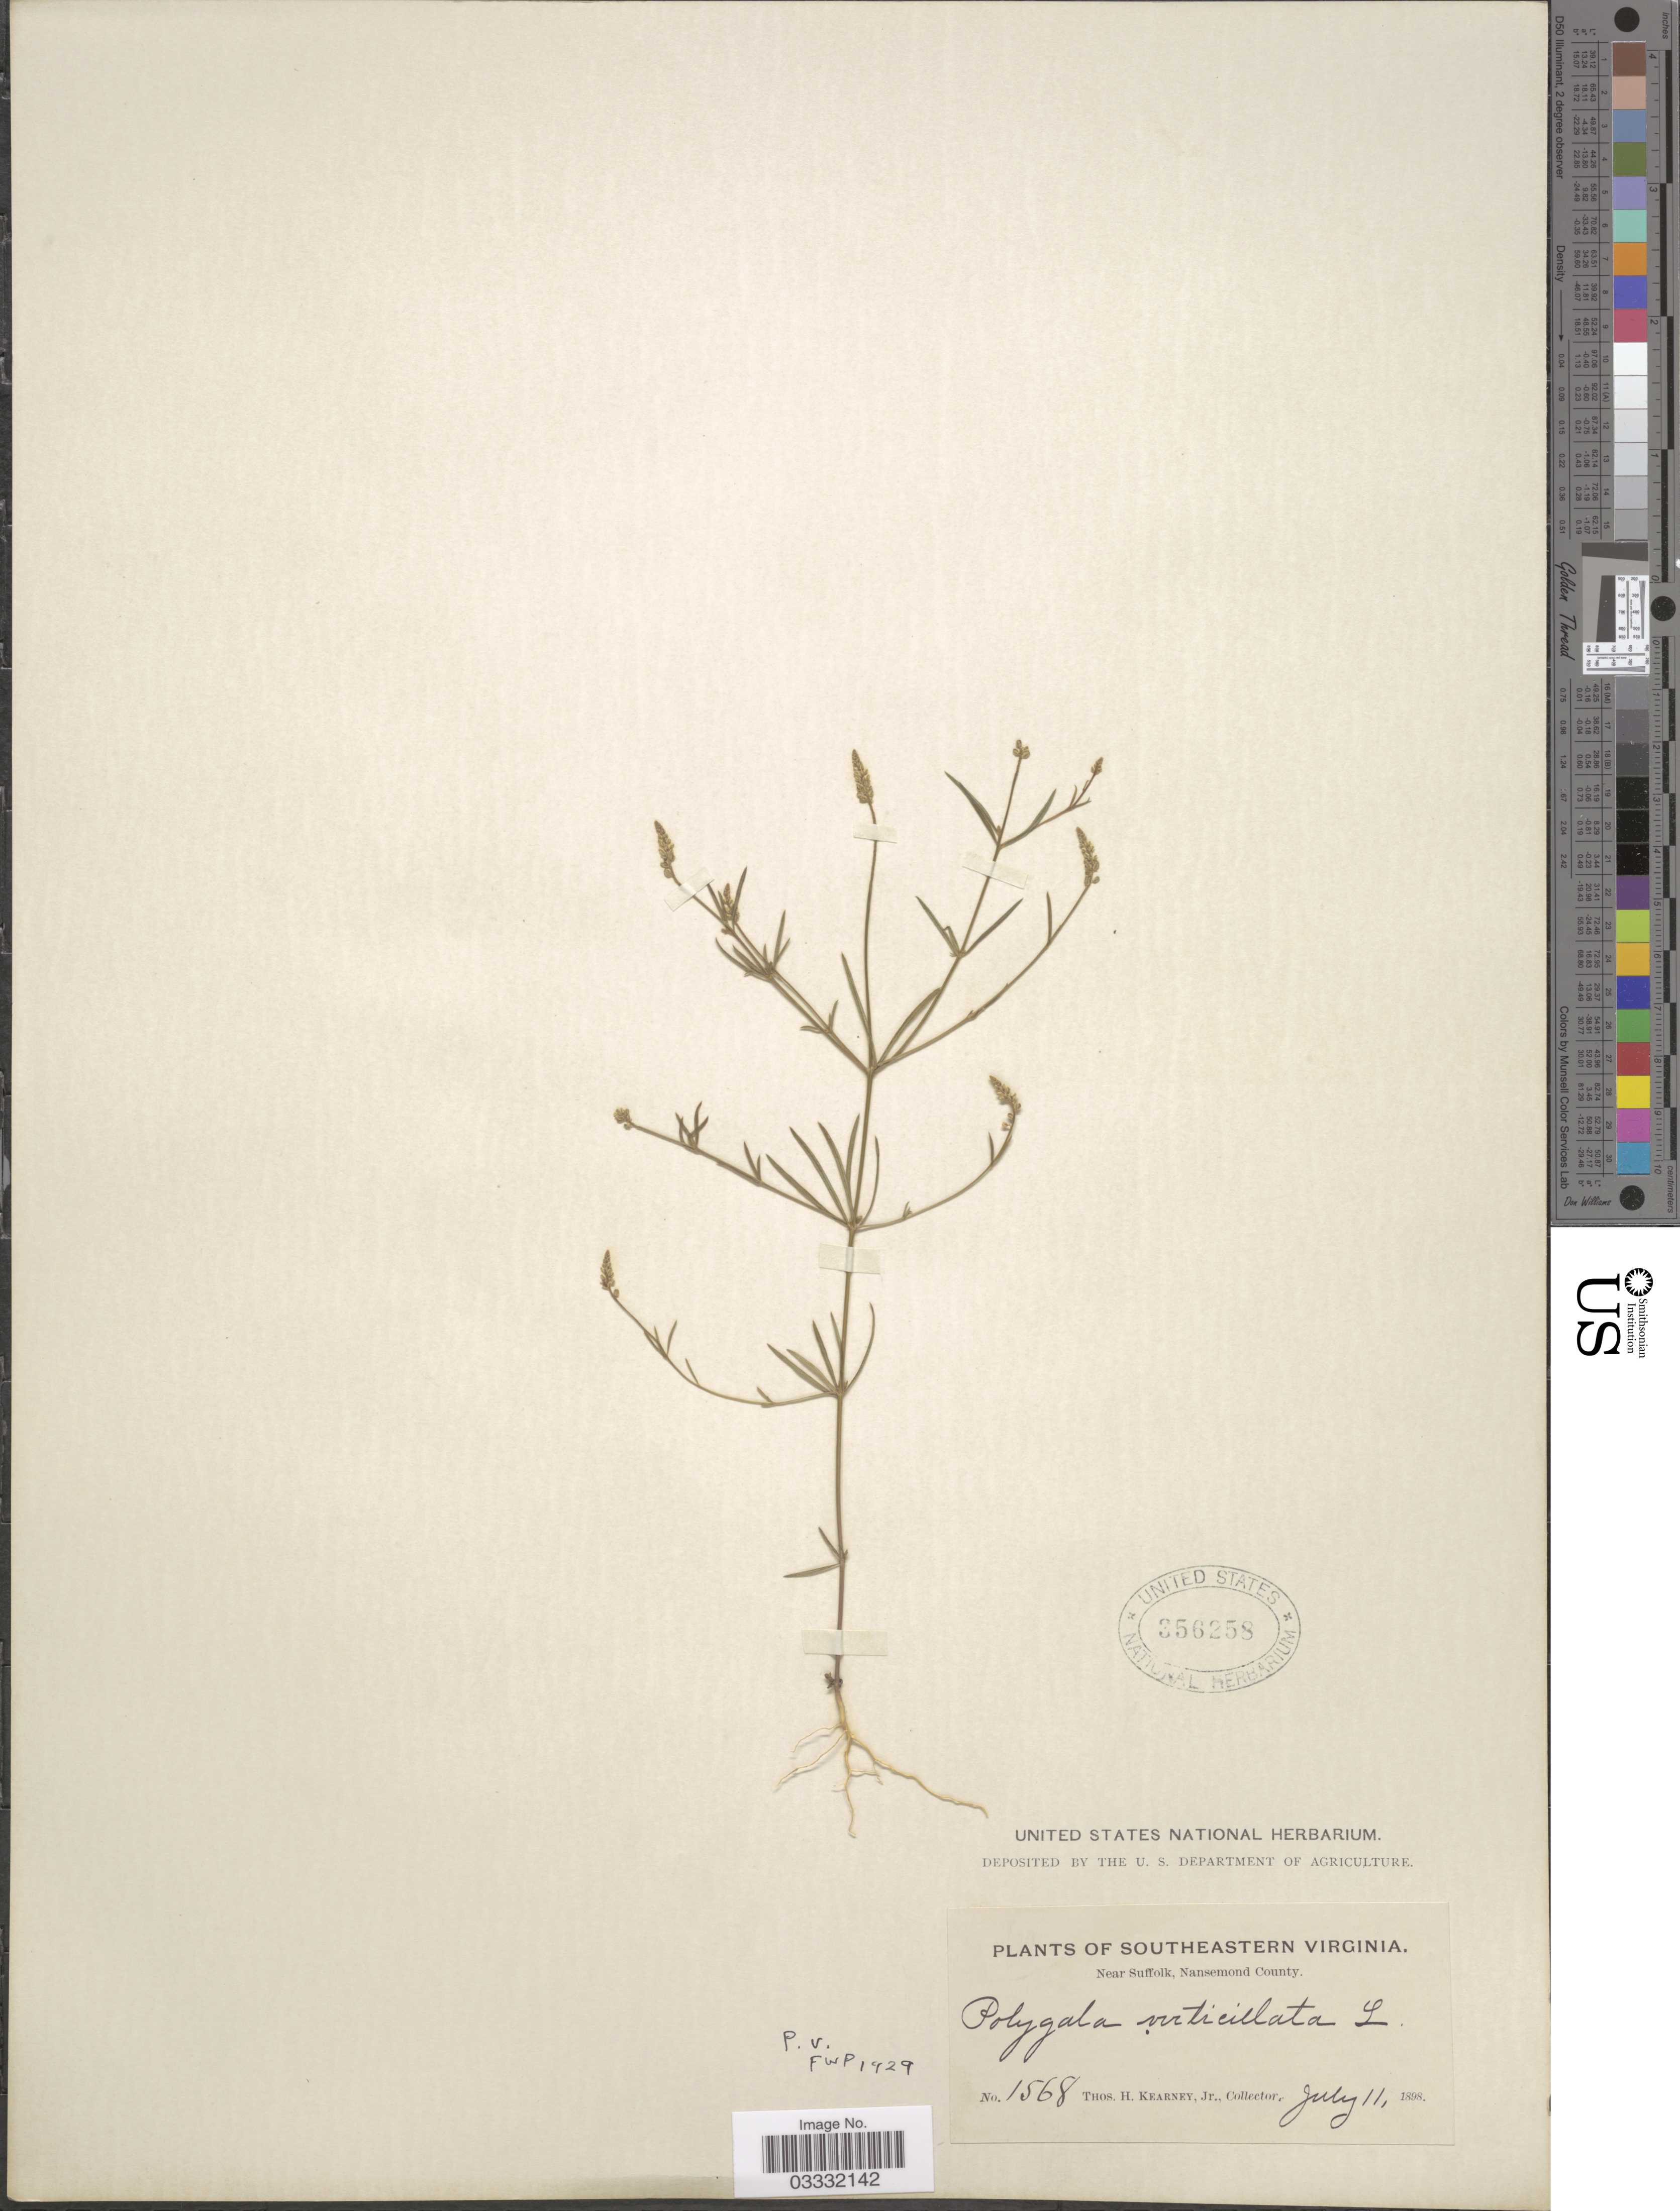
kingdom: Plantae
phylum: Tracheophyta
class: Magnoliopsida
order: Fabales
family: Polygalaceae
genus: Polygala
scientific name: Polygala verticillata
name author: L.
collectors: T. H. Kearney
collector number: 1568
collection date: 1898-07-11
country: United States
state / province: Virginia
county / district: City of Suffolk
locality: Southeastern Virginia. Near Suffolk, Nansemond County.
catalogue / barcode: US 356258